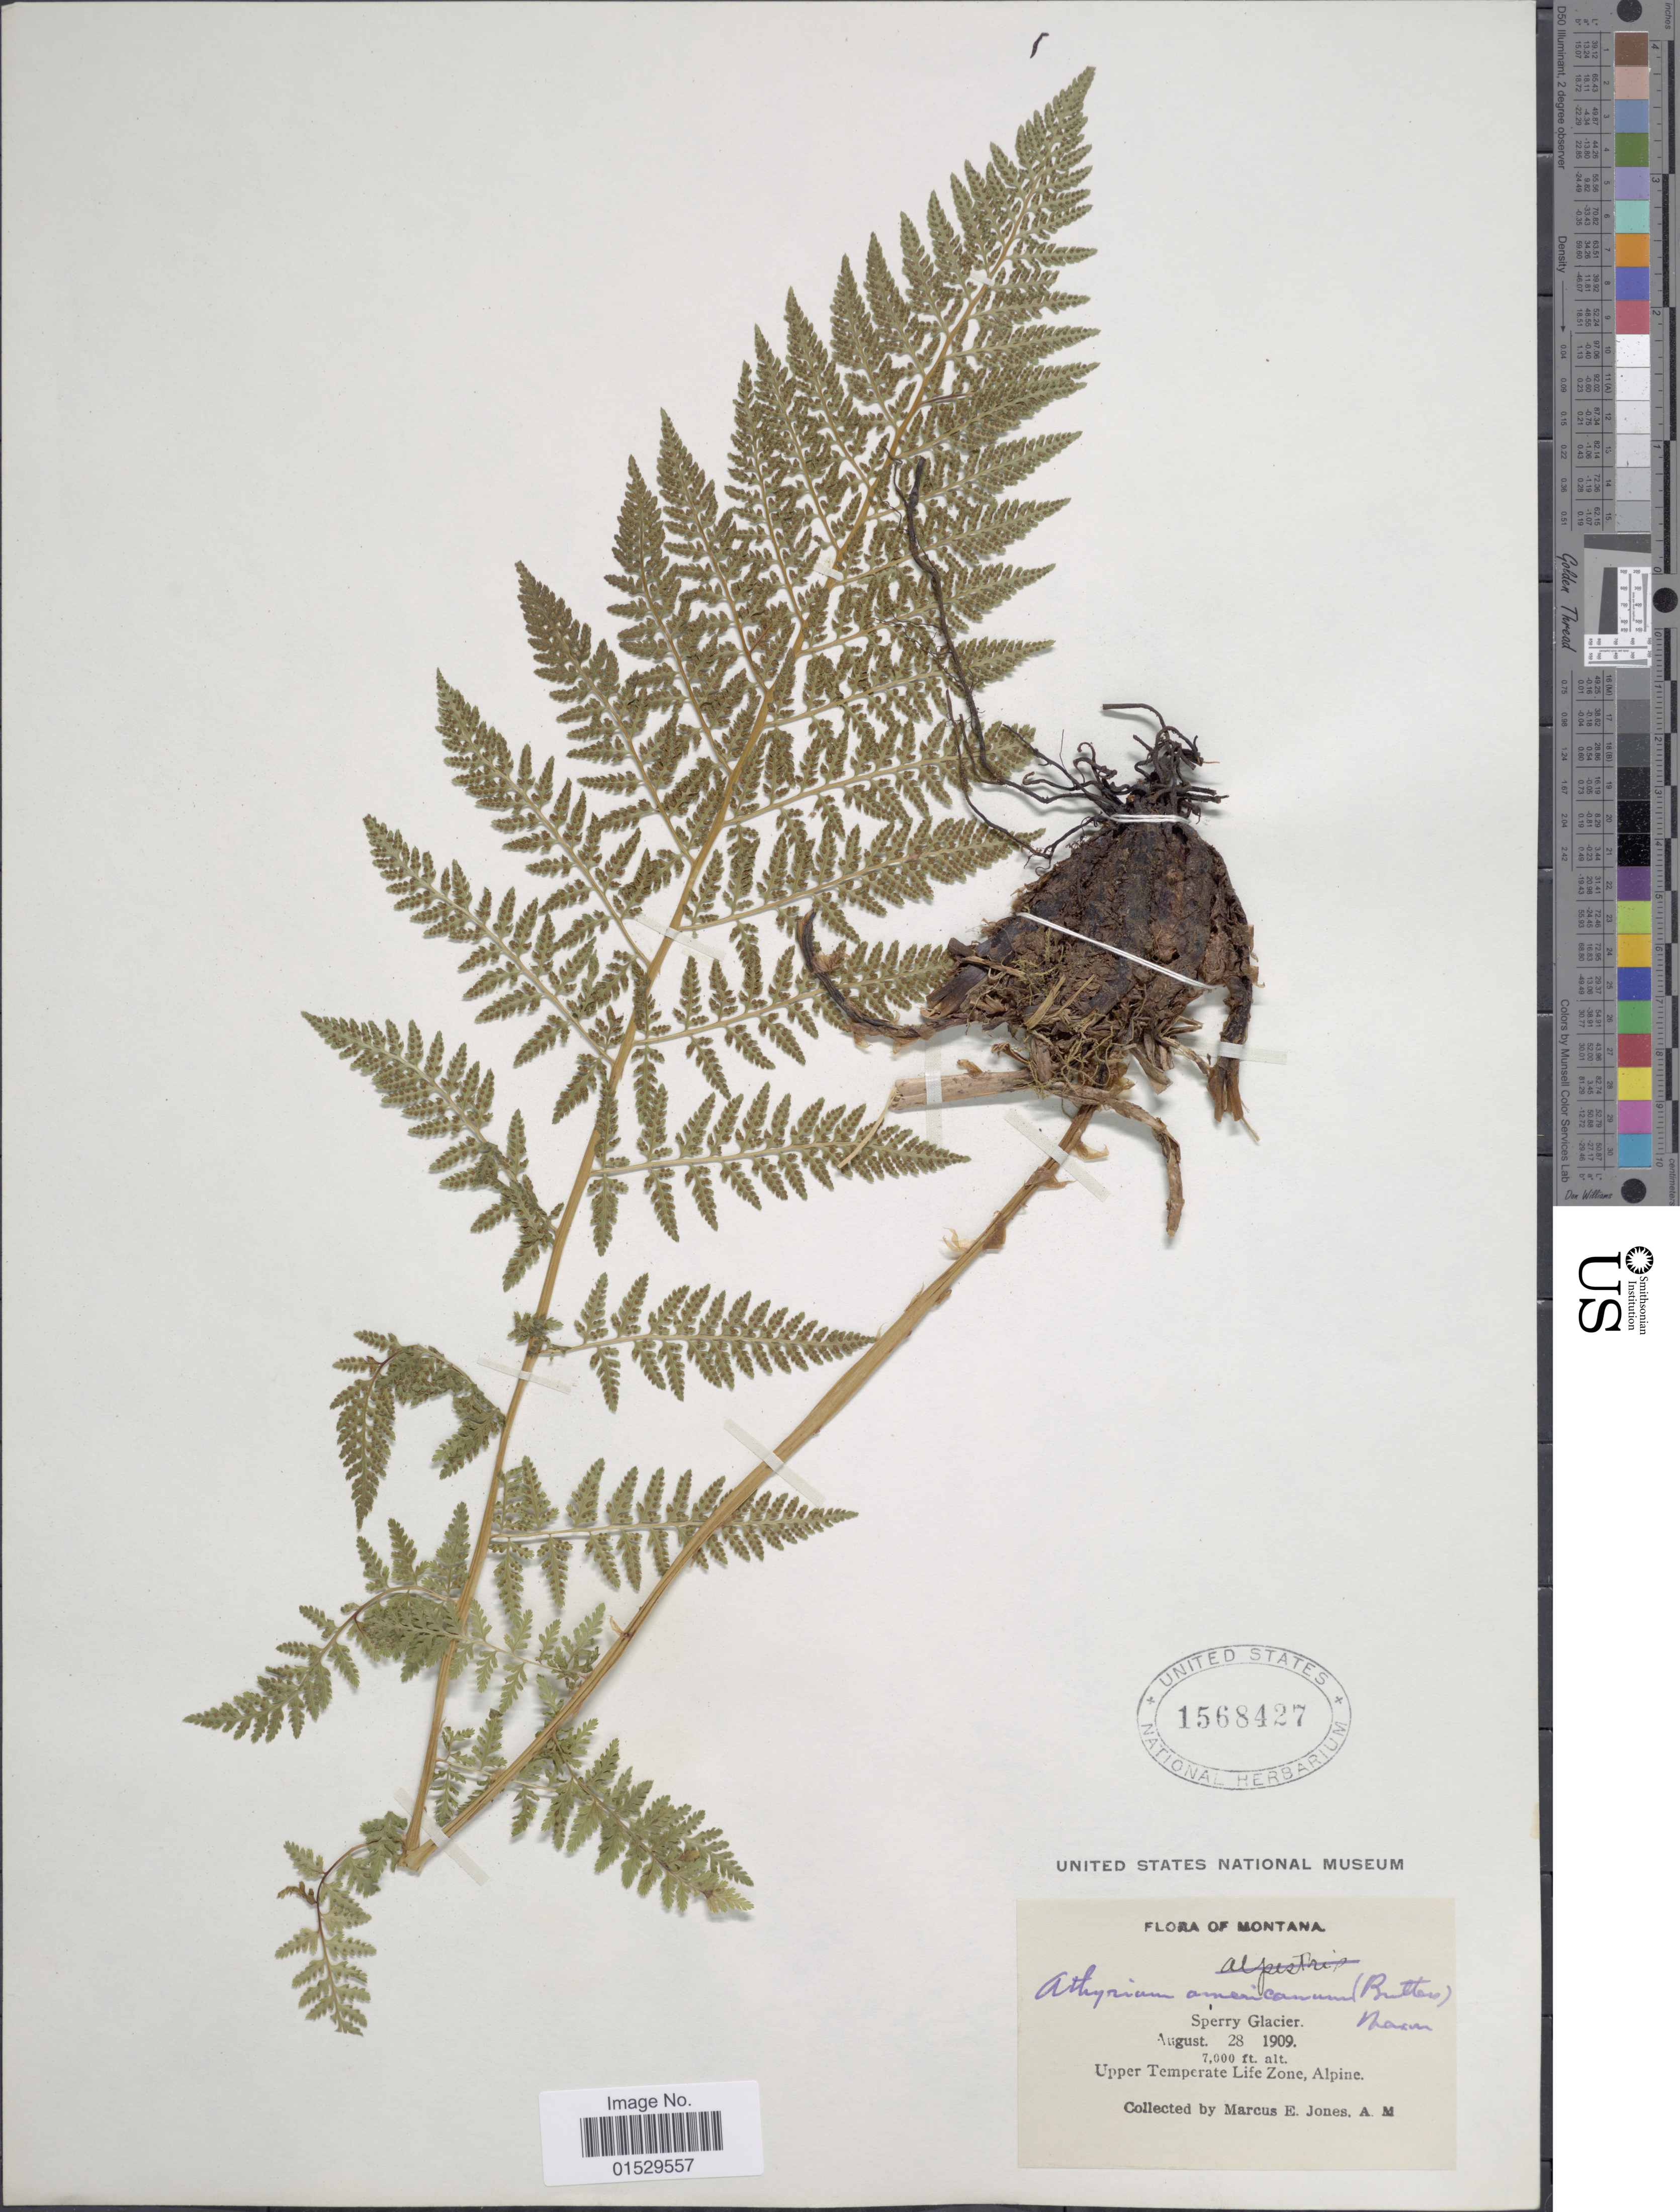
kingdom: Plantae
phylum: Tracheophyta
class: Polypodiopsida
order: Polypodiales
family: Athyriaceae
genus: Athyrium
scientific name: Athyrium distentifolilum subsp. americanum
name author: (Butters) Hultén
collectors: M. E. Jones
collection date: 1909-08-28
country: United States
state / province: Montana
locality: Sperry Glacier, Upper Temperate Life Zone, Alpine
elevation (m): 2134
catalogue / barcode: US 1568427